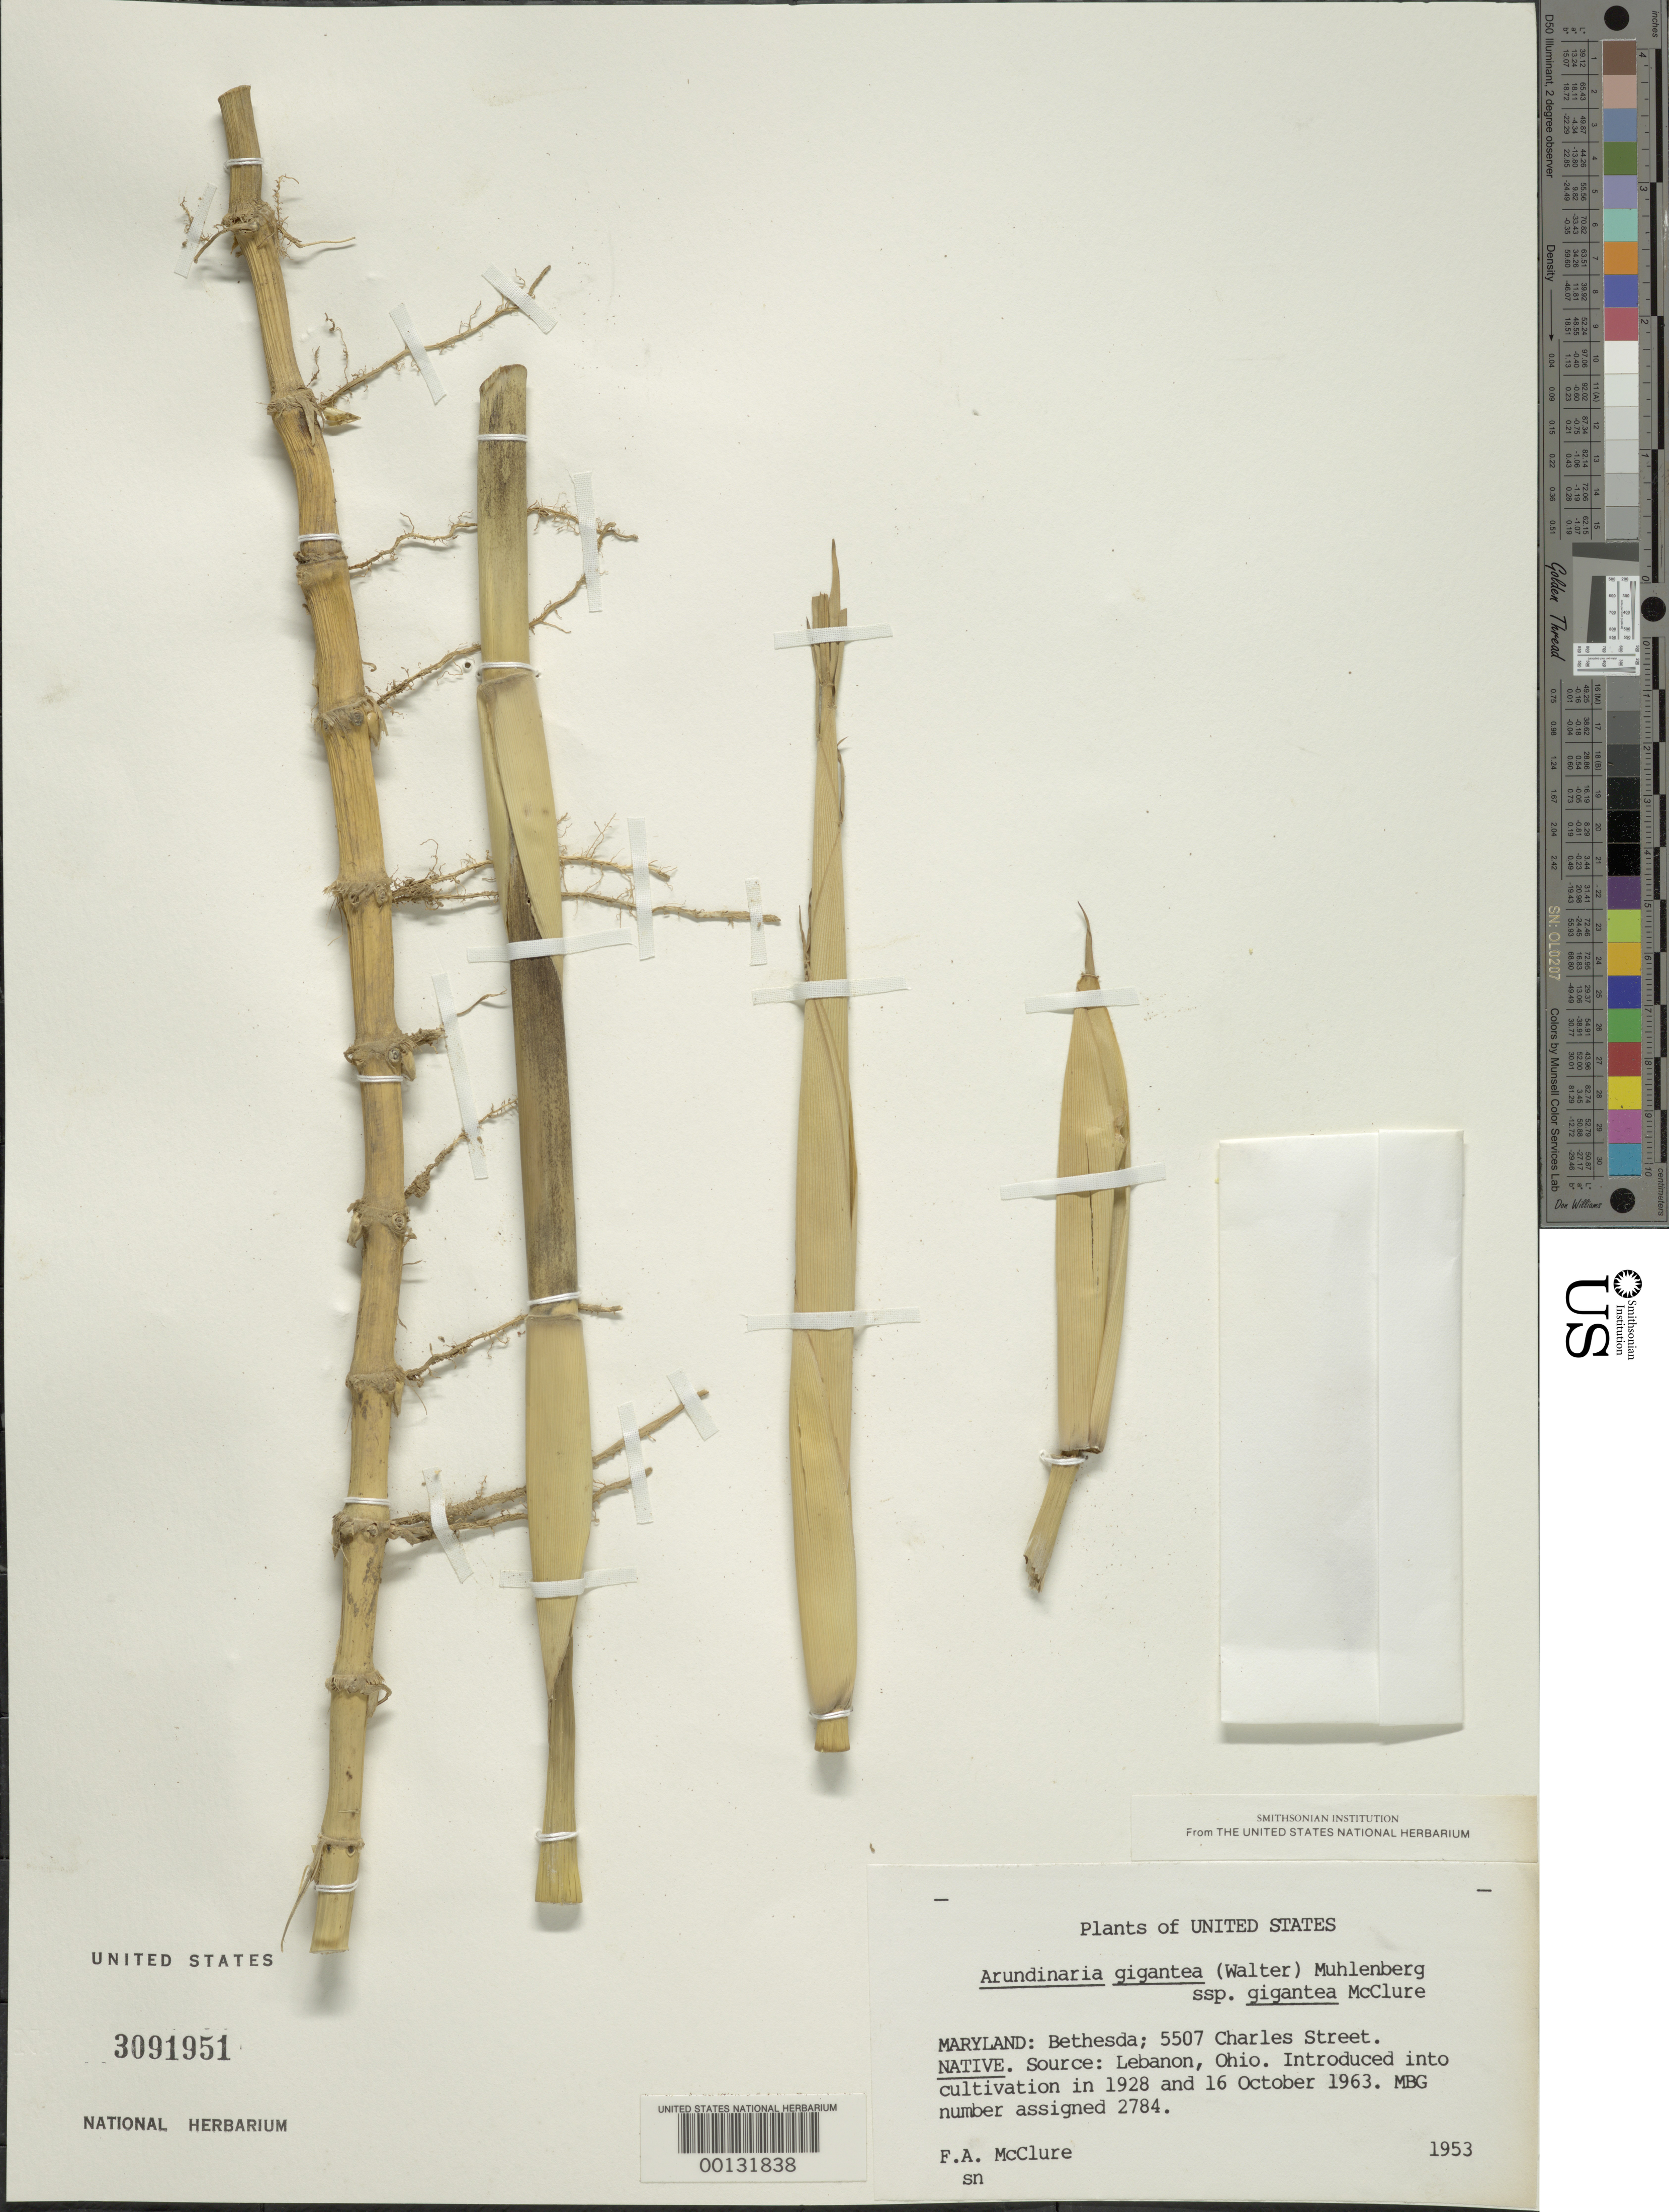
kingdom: Plantae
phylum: Tracheophyta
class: Liliopsida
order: Poales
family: Poaceae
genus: Arundinaria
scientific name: Arundinaria gigantea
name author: (Walter) Muhl.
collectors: F. A. McClure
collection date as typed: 1953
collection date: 1953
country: United States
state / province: Maryland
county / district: Montgomery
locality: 5507 Charles Street, Bethesda (McClure's garden)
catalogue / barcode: US 3091951